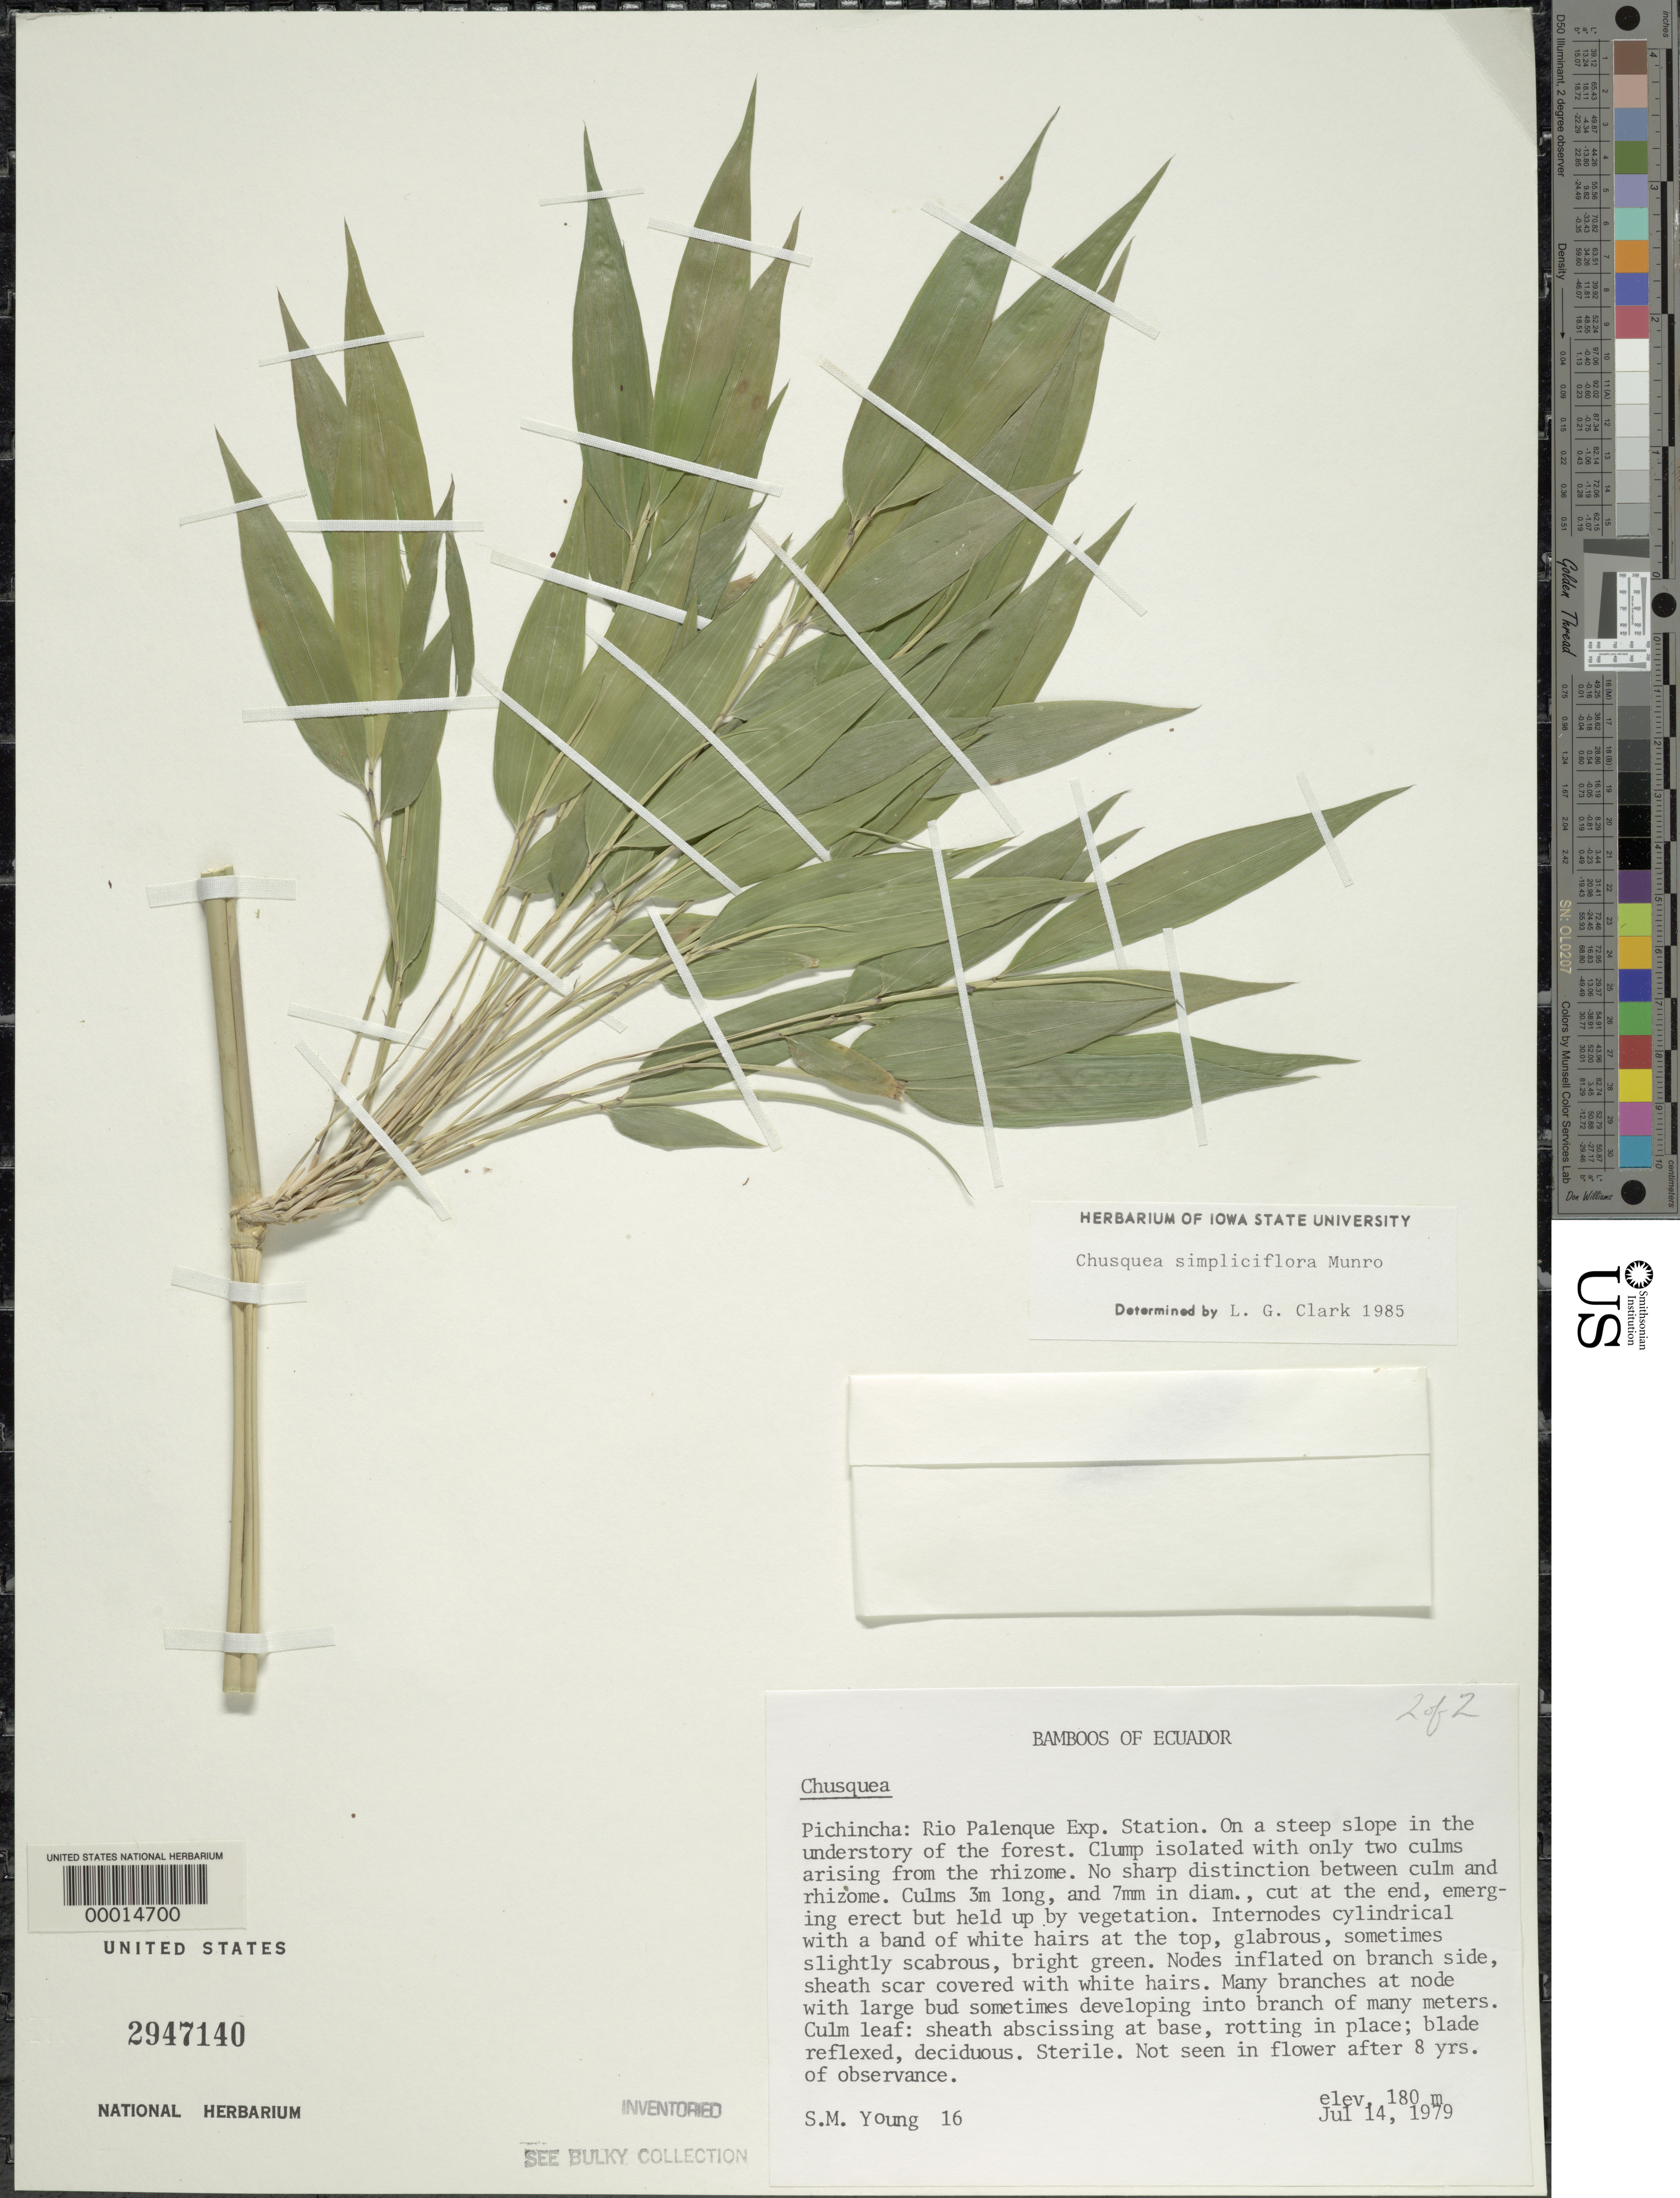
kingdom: Plantae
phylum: Tracheophyta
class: Liliopsida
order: Poales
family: Poaceae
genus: Chusquea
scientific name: Chusquea simpliciflora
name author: Munro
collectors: S. Young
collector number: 16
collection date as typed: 14 Jul 1979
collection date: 1979-07-14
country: Ecuador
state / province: Pichincha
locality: Rio palenque Experimental Station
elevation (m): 180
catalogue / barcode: US 2947140